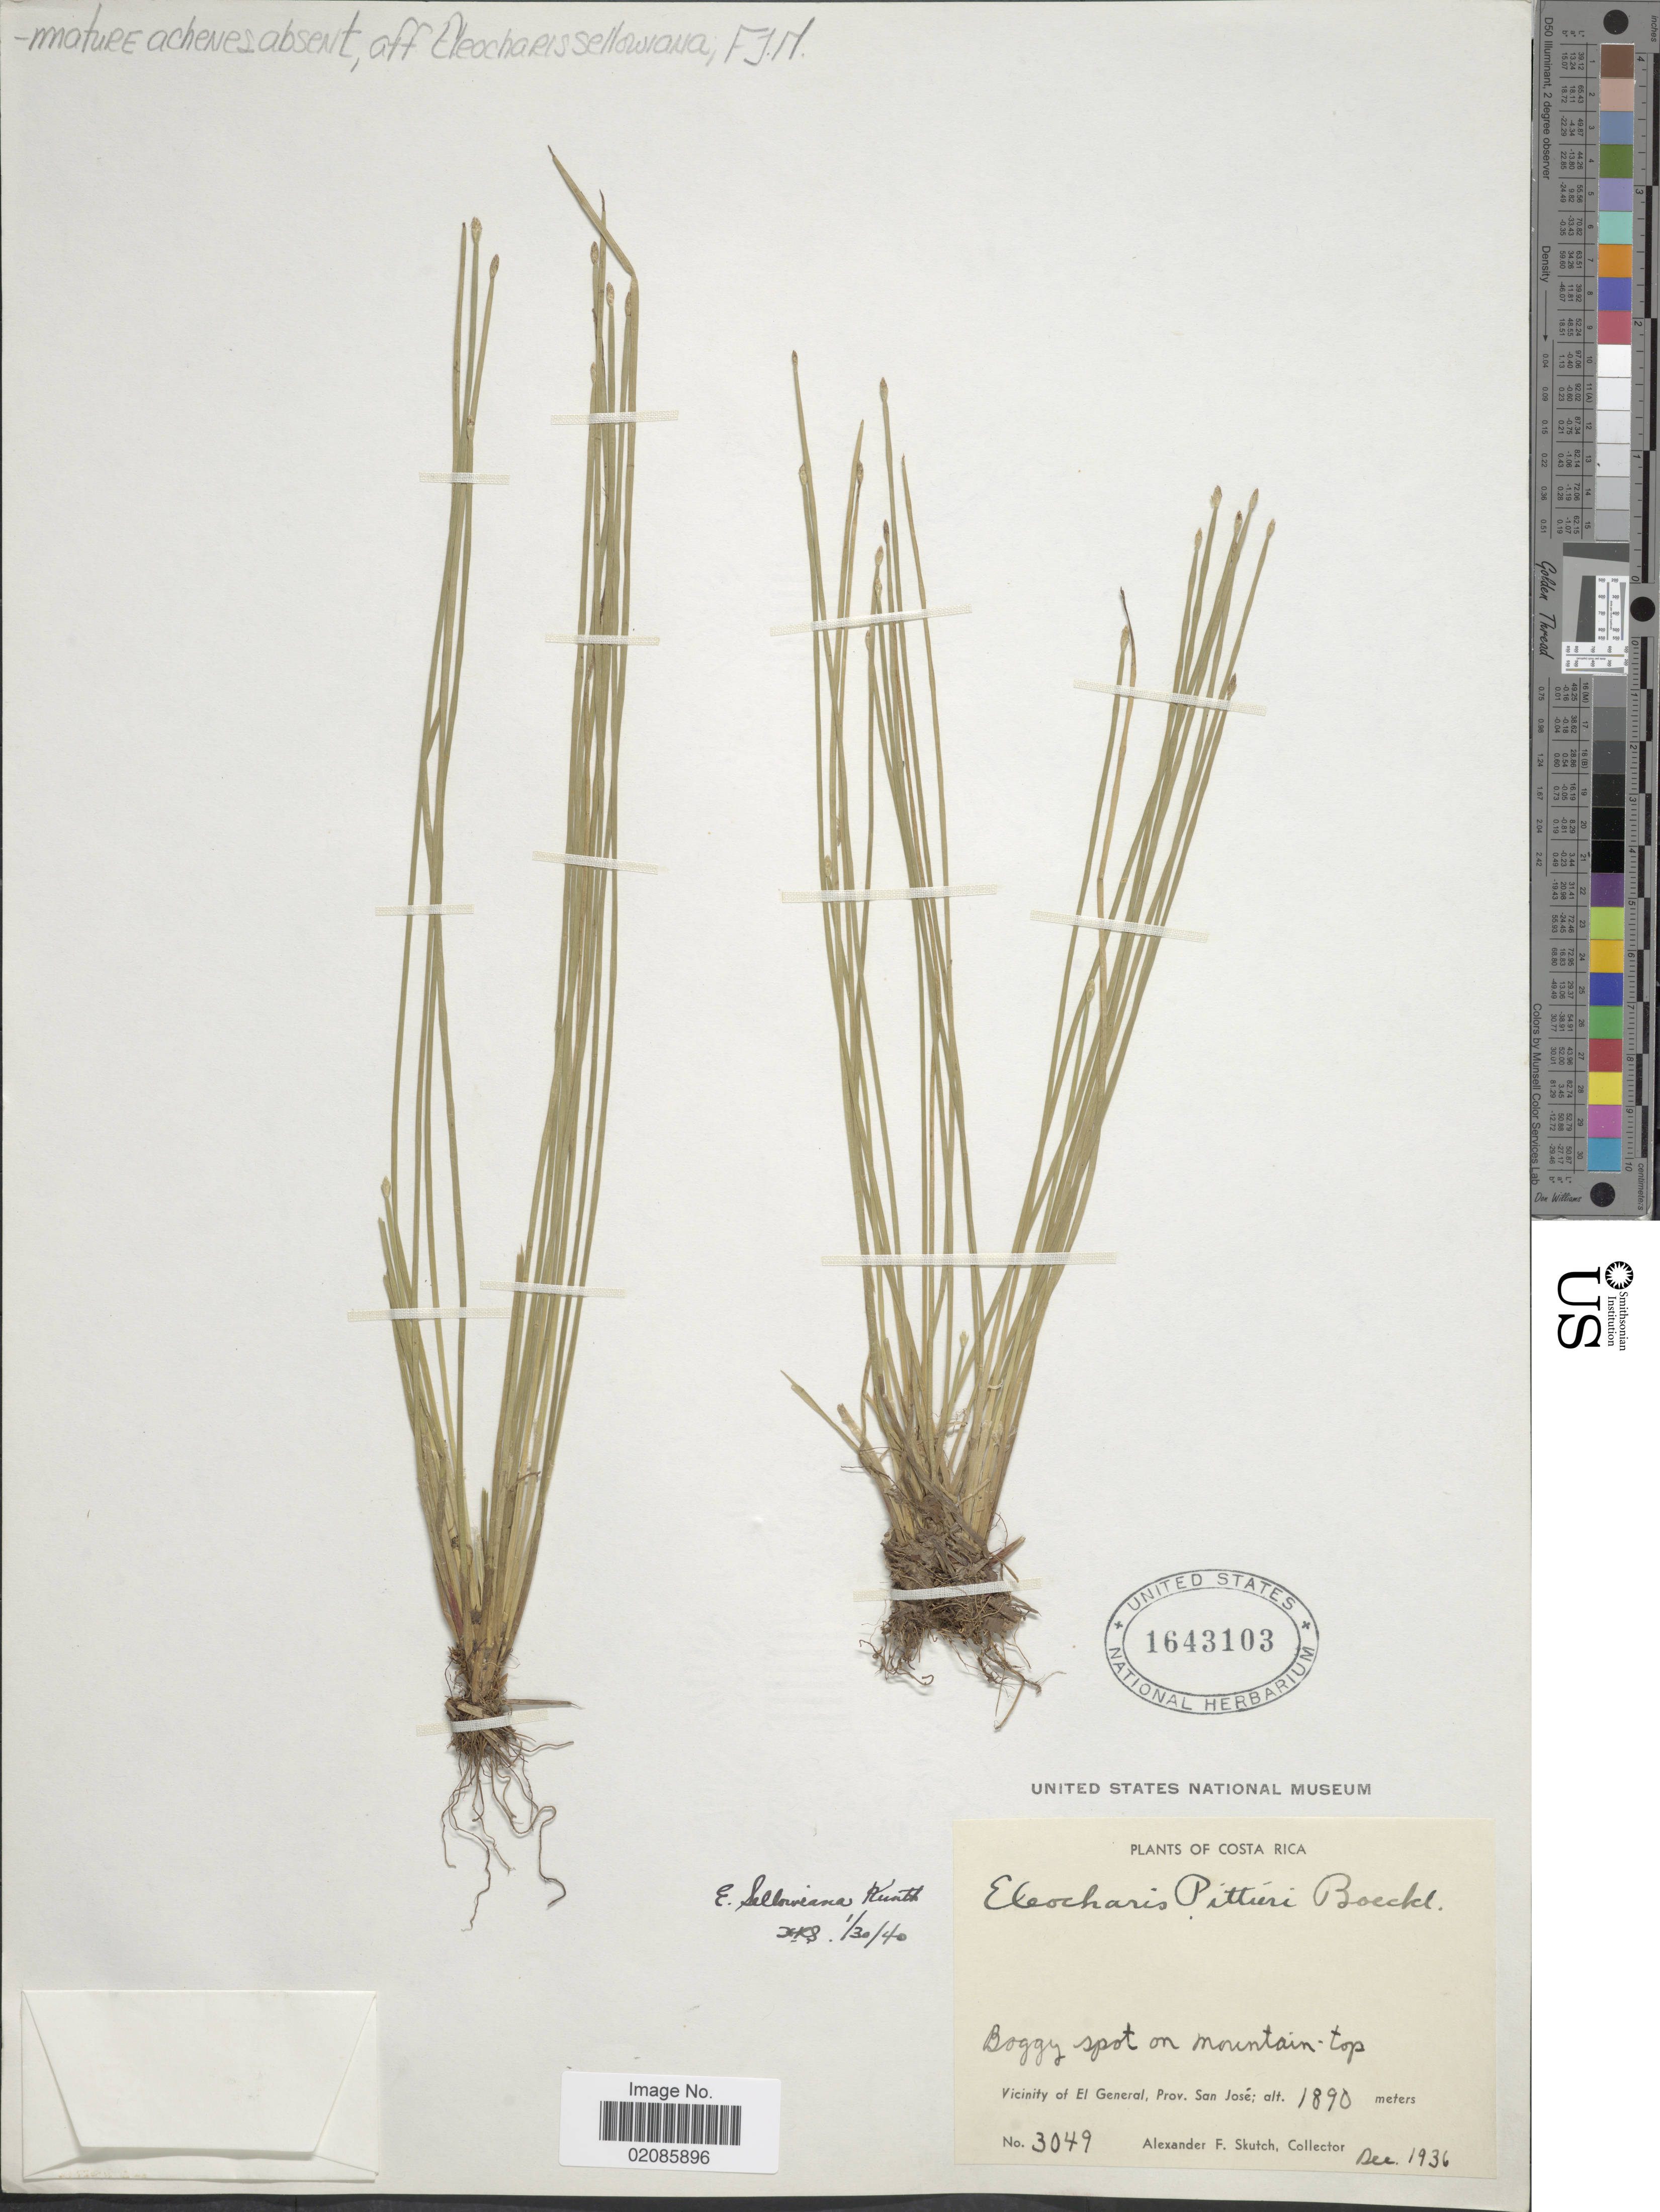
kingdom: Plantae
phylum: Tracheophyta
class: Liliopsida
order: Poales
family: Cyperaceae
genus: Eleocharis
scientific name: Eleocharis sellowiana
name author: Kunth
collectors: A. F. Skutch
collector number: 3049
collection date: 1936-12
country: Costa Rica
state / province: San José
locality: Vicinity of El General, Prov. San José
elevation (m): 1890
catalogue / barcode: US 1643103